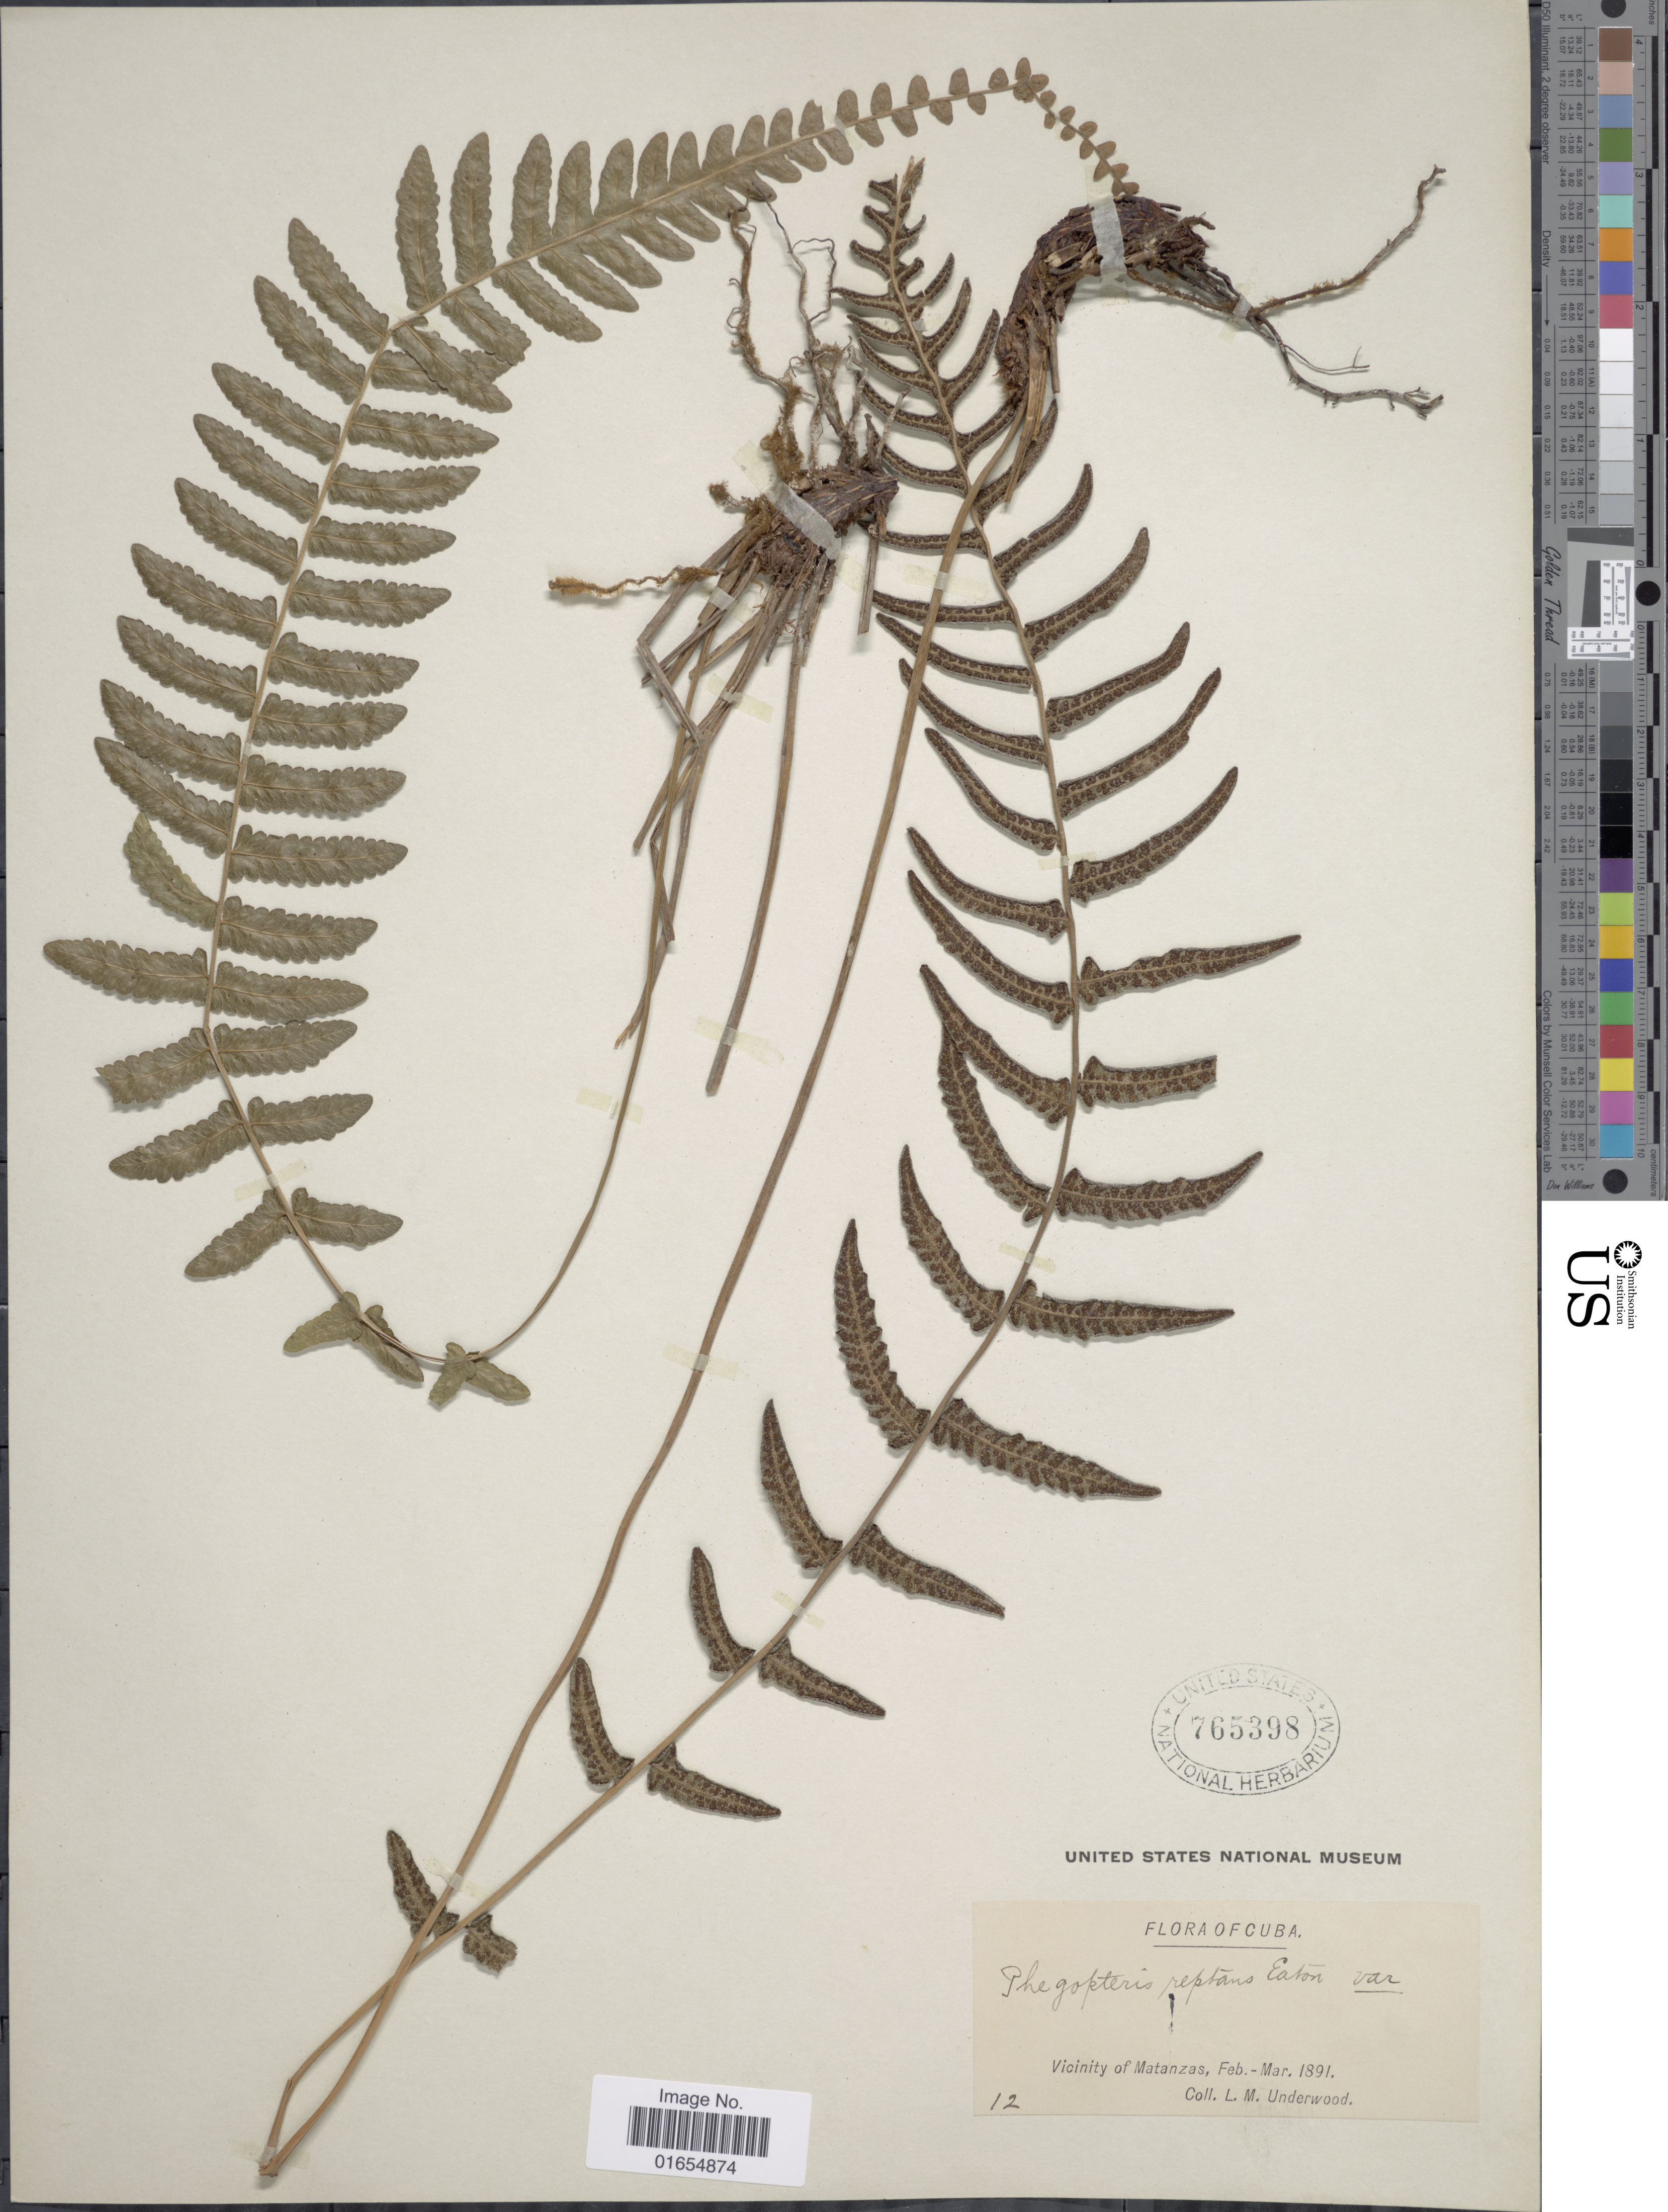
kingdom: Plantae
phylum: Tracheophyta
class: Polypodiopsida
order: Polypodiales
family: Thelypteridaceae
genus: Goniopteris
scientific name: Goniopteris reptans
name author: (J.F. Gmel.) C. Presl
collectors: L. M. Underwood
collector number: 12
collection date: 1891-02/1891-03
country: Cuba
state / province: Matanzas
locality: Vicinity of Matanzas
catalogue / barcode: US 765398